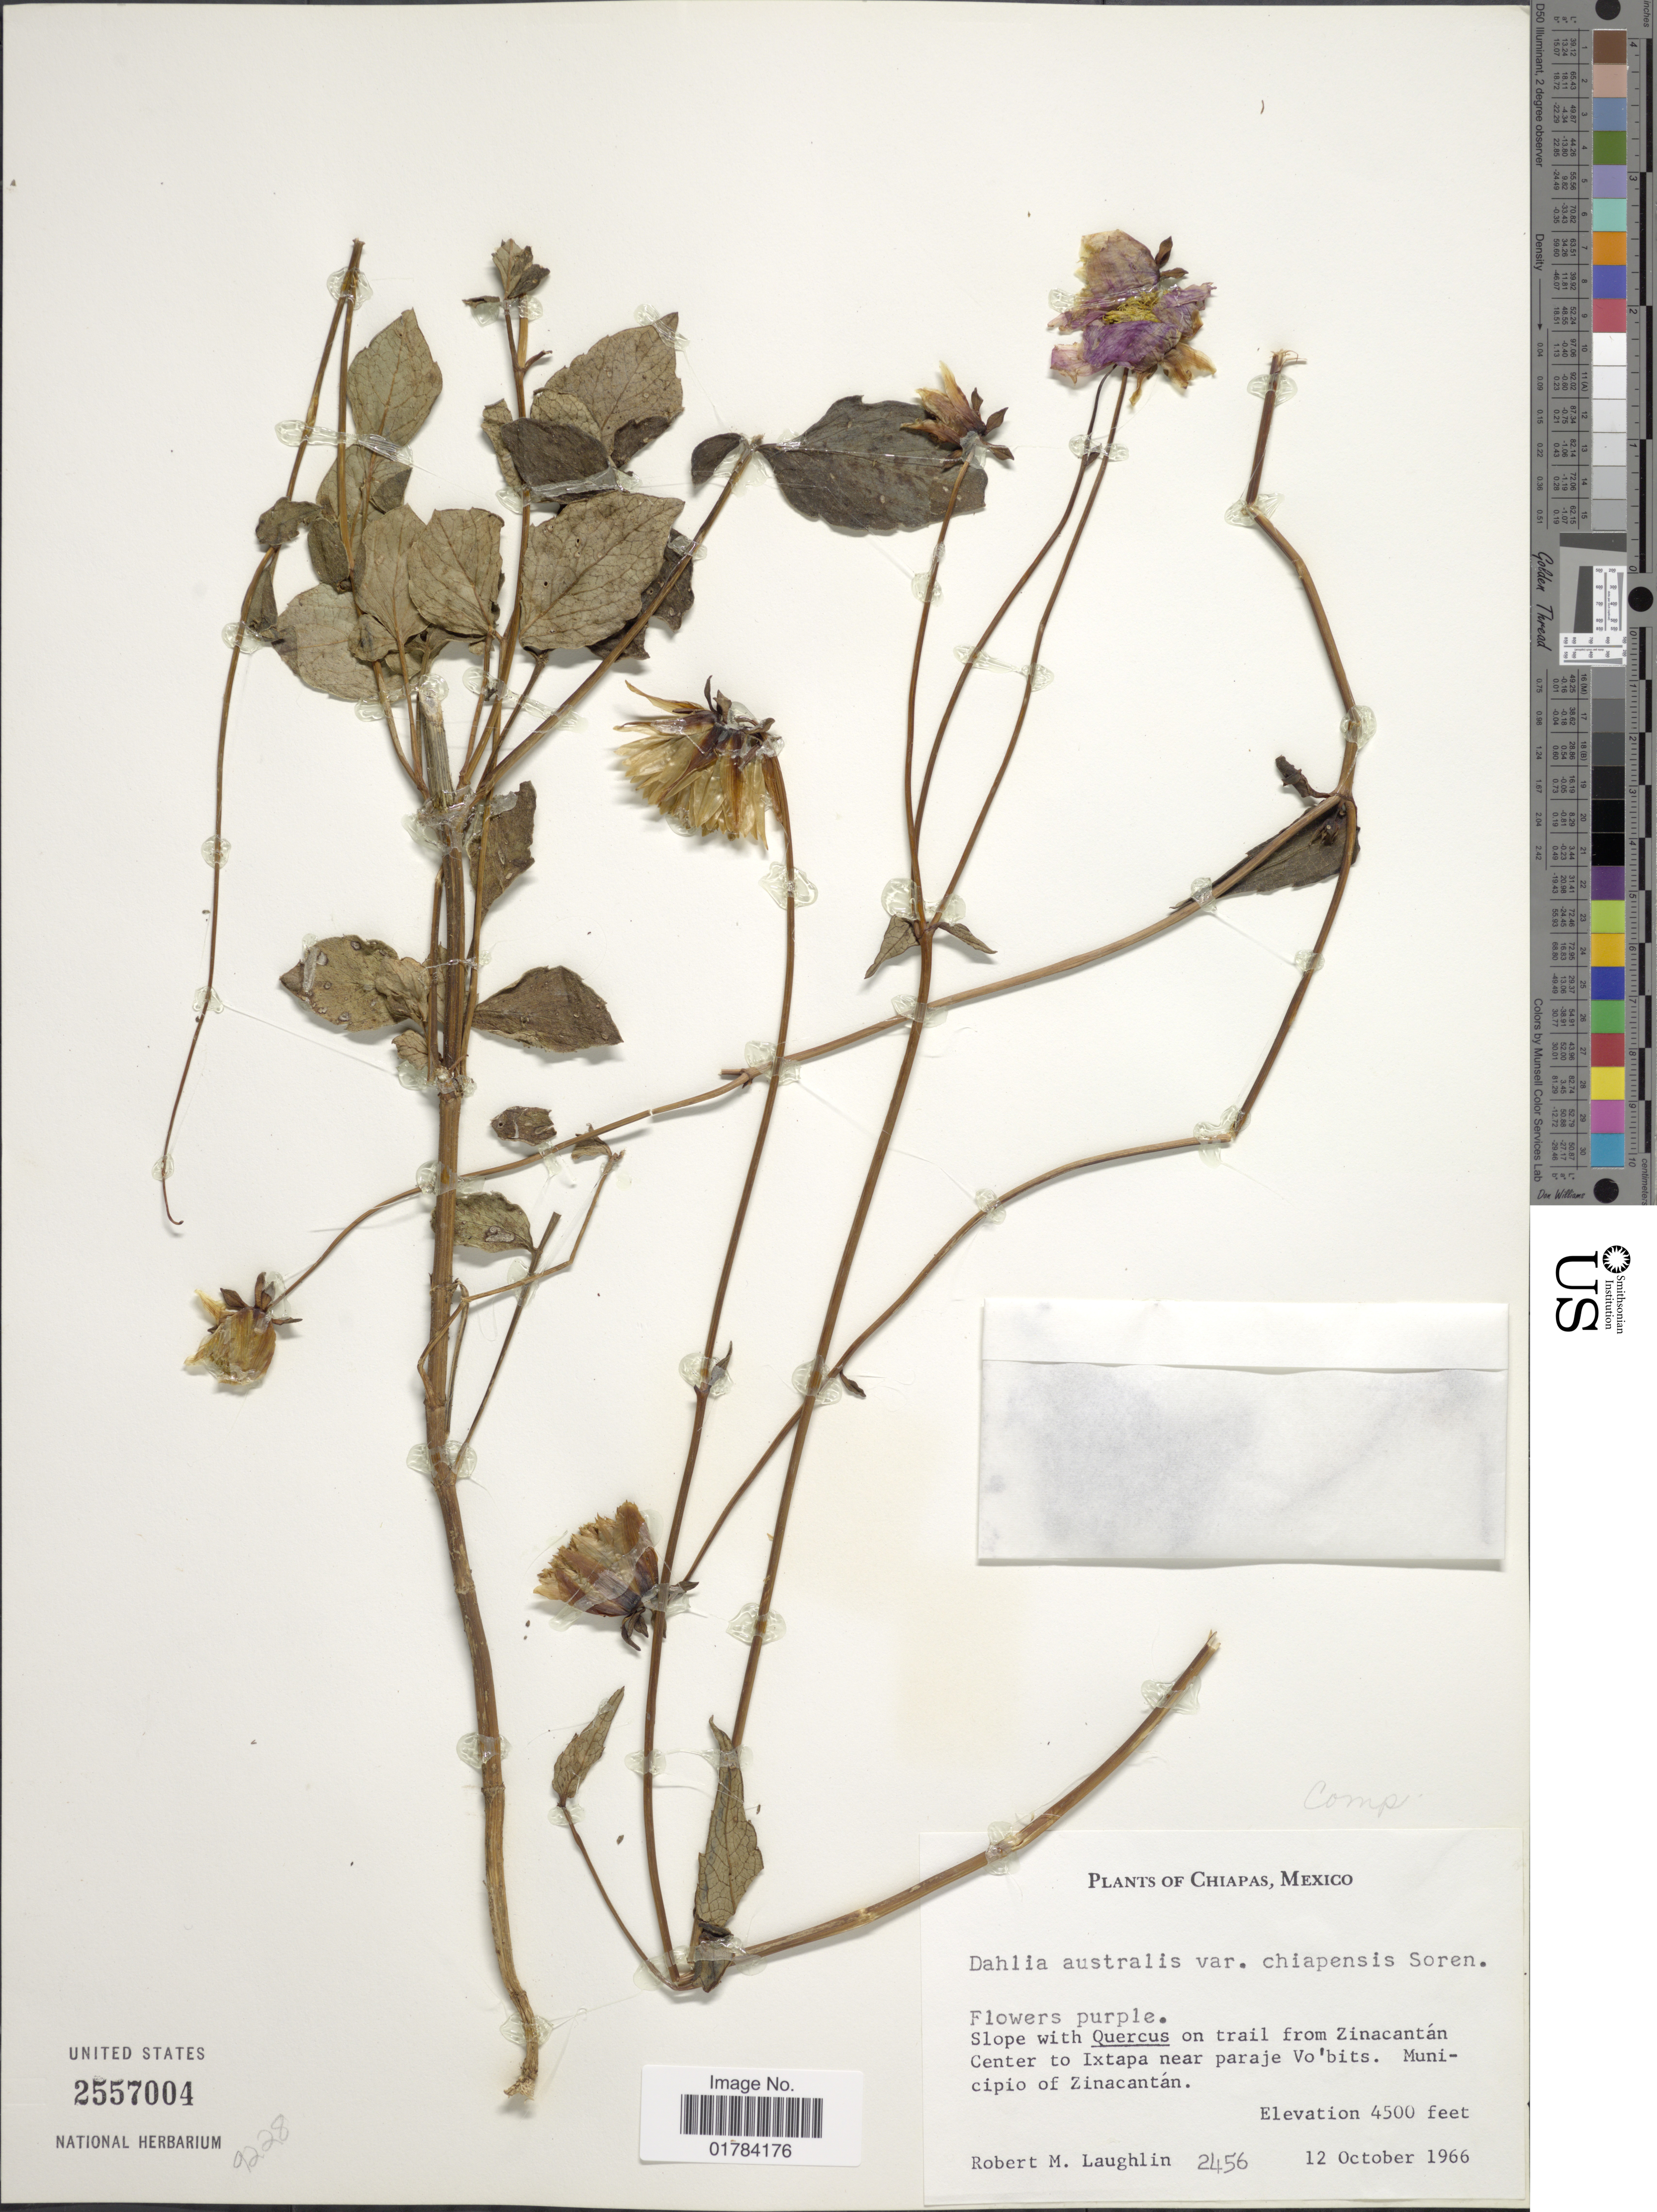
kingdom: Plantae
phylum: Tracheophyta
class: Magnoliopsida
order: Asterales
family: Asteraceae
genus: Dahlia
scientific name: Dahlia australis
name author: (Sherff) P.D. Sørensen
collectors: R. M. Laughlin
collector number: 2456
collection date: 1966-10-12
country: Mexico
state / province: Chiapas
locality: Slope with Quercus on trail from Zinacantan Center to Ixtapa near Paraje Vo' bits. Municipio of Zincantan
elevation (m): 1372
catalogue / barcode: US 2557004